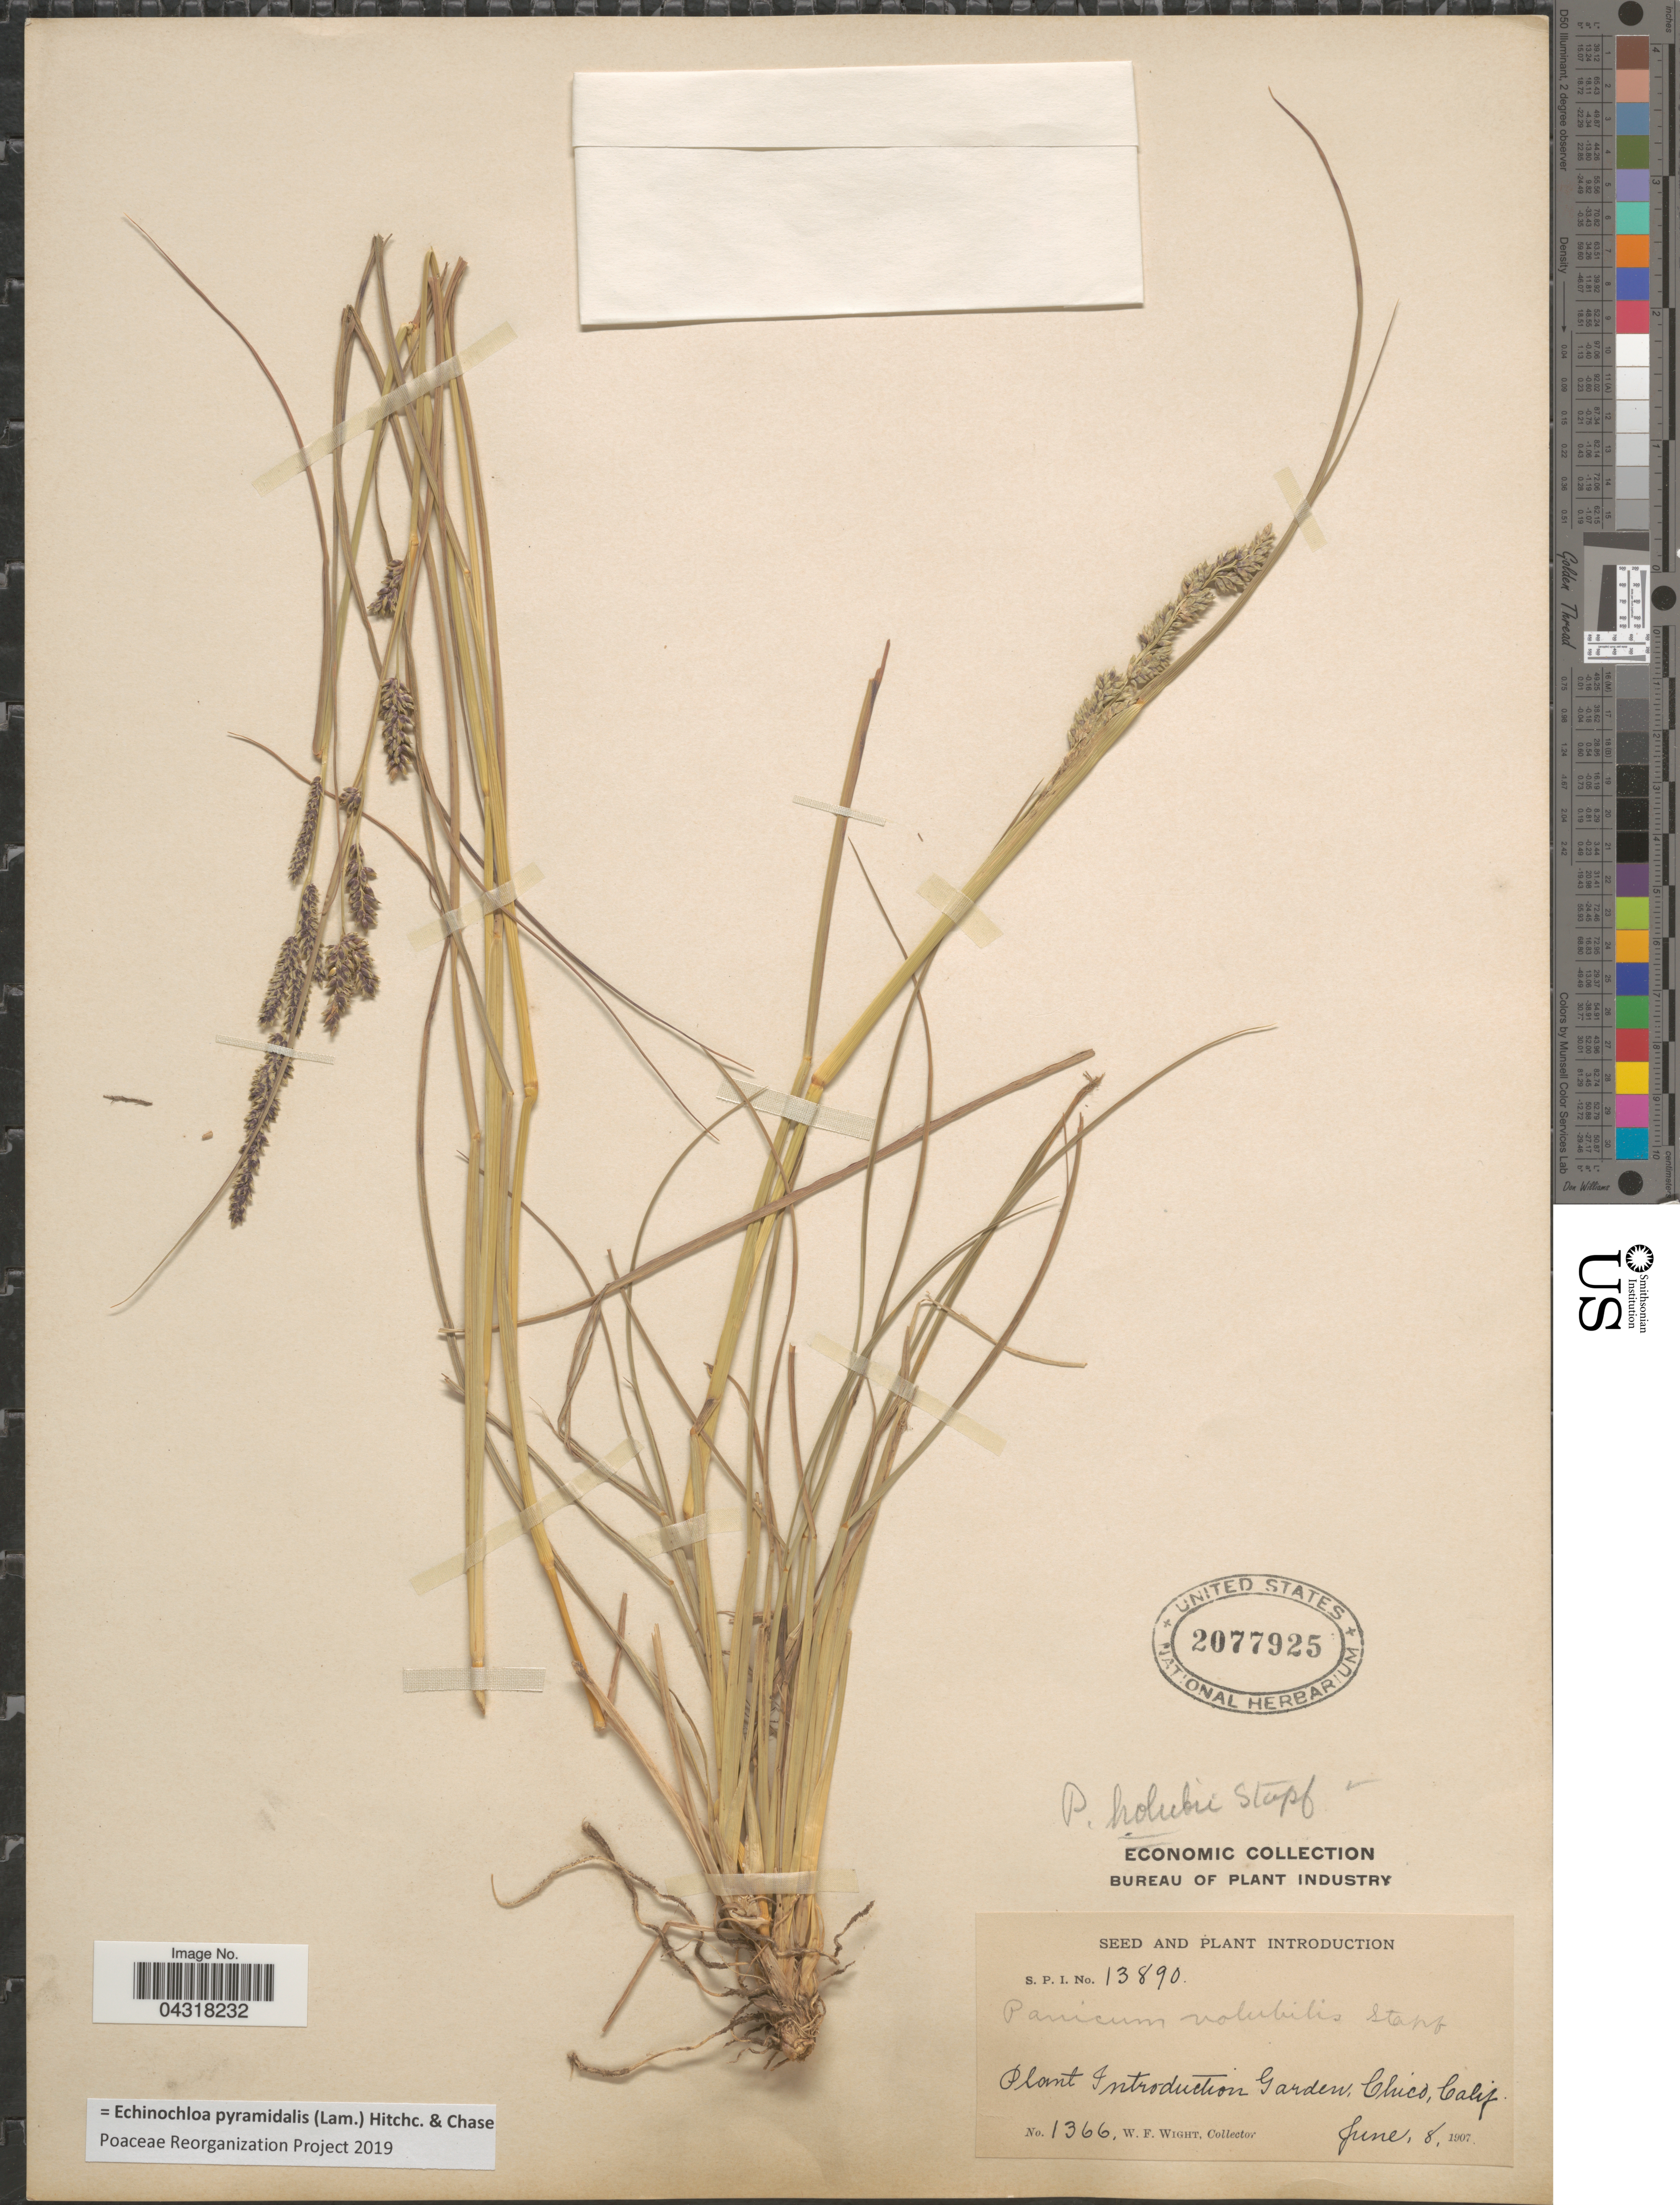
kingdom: Plantae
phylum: Tracheophyta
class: Liliopsida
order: Poales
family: Poaceae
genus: Echinochloa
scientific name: Echinochloa pyramidalis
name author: (Lam.) Hitchc. & Chase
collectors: W. Wight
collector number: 1366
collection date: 1907-06-08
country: United States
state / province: California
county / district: Butte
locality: Plant Introduction Garden, Chico.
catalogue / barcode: US 2077925